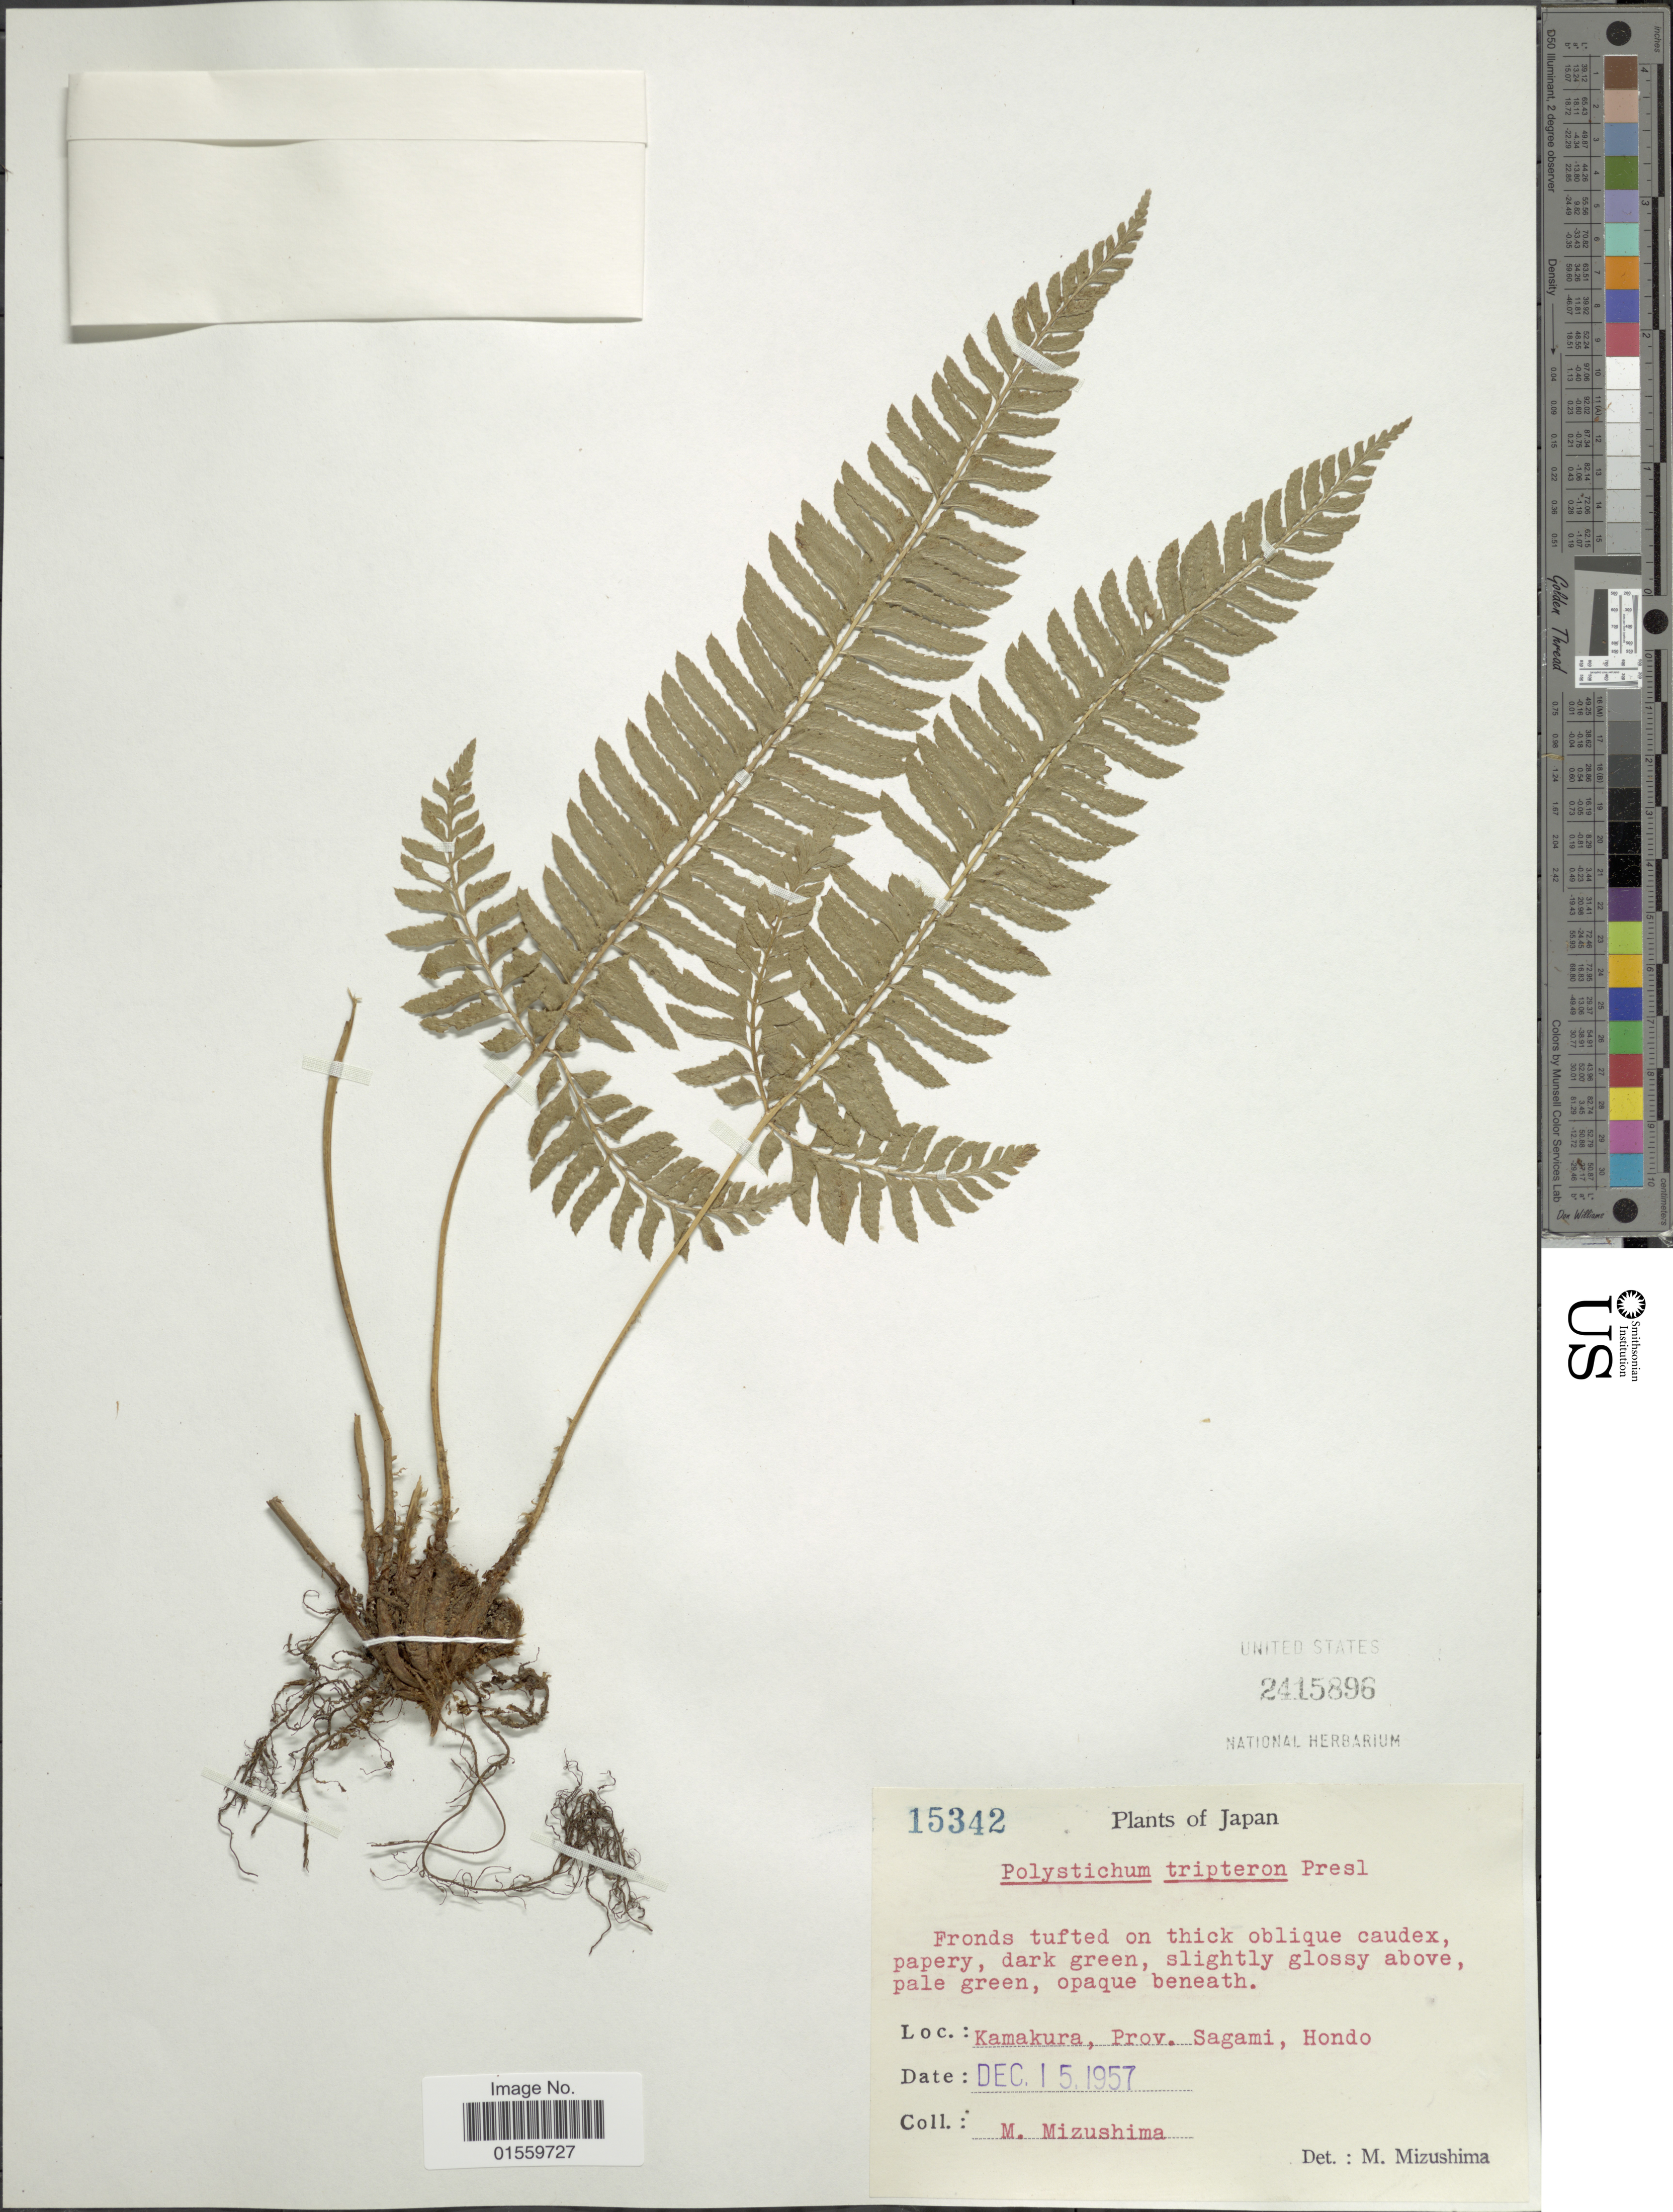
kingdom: Plantae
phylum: Tracheophyta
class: Polypodiopsida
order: Polypodiales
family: Dryopteridaceae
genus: Polystichum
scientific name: Polystichum tripteron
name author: (Kunze) C. Presl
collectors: M. Mizushima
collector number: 15342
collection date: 1957-12-15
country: Japan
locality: Kamakura, Prov. Sagami, Hondo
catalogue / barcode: US 2415896